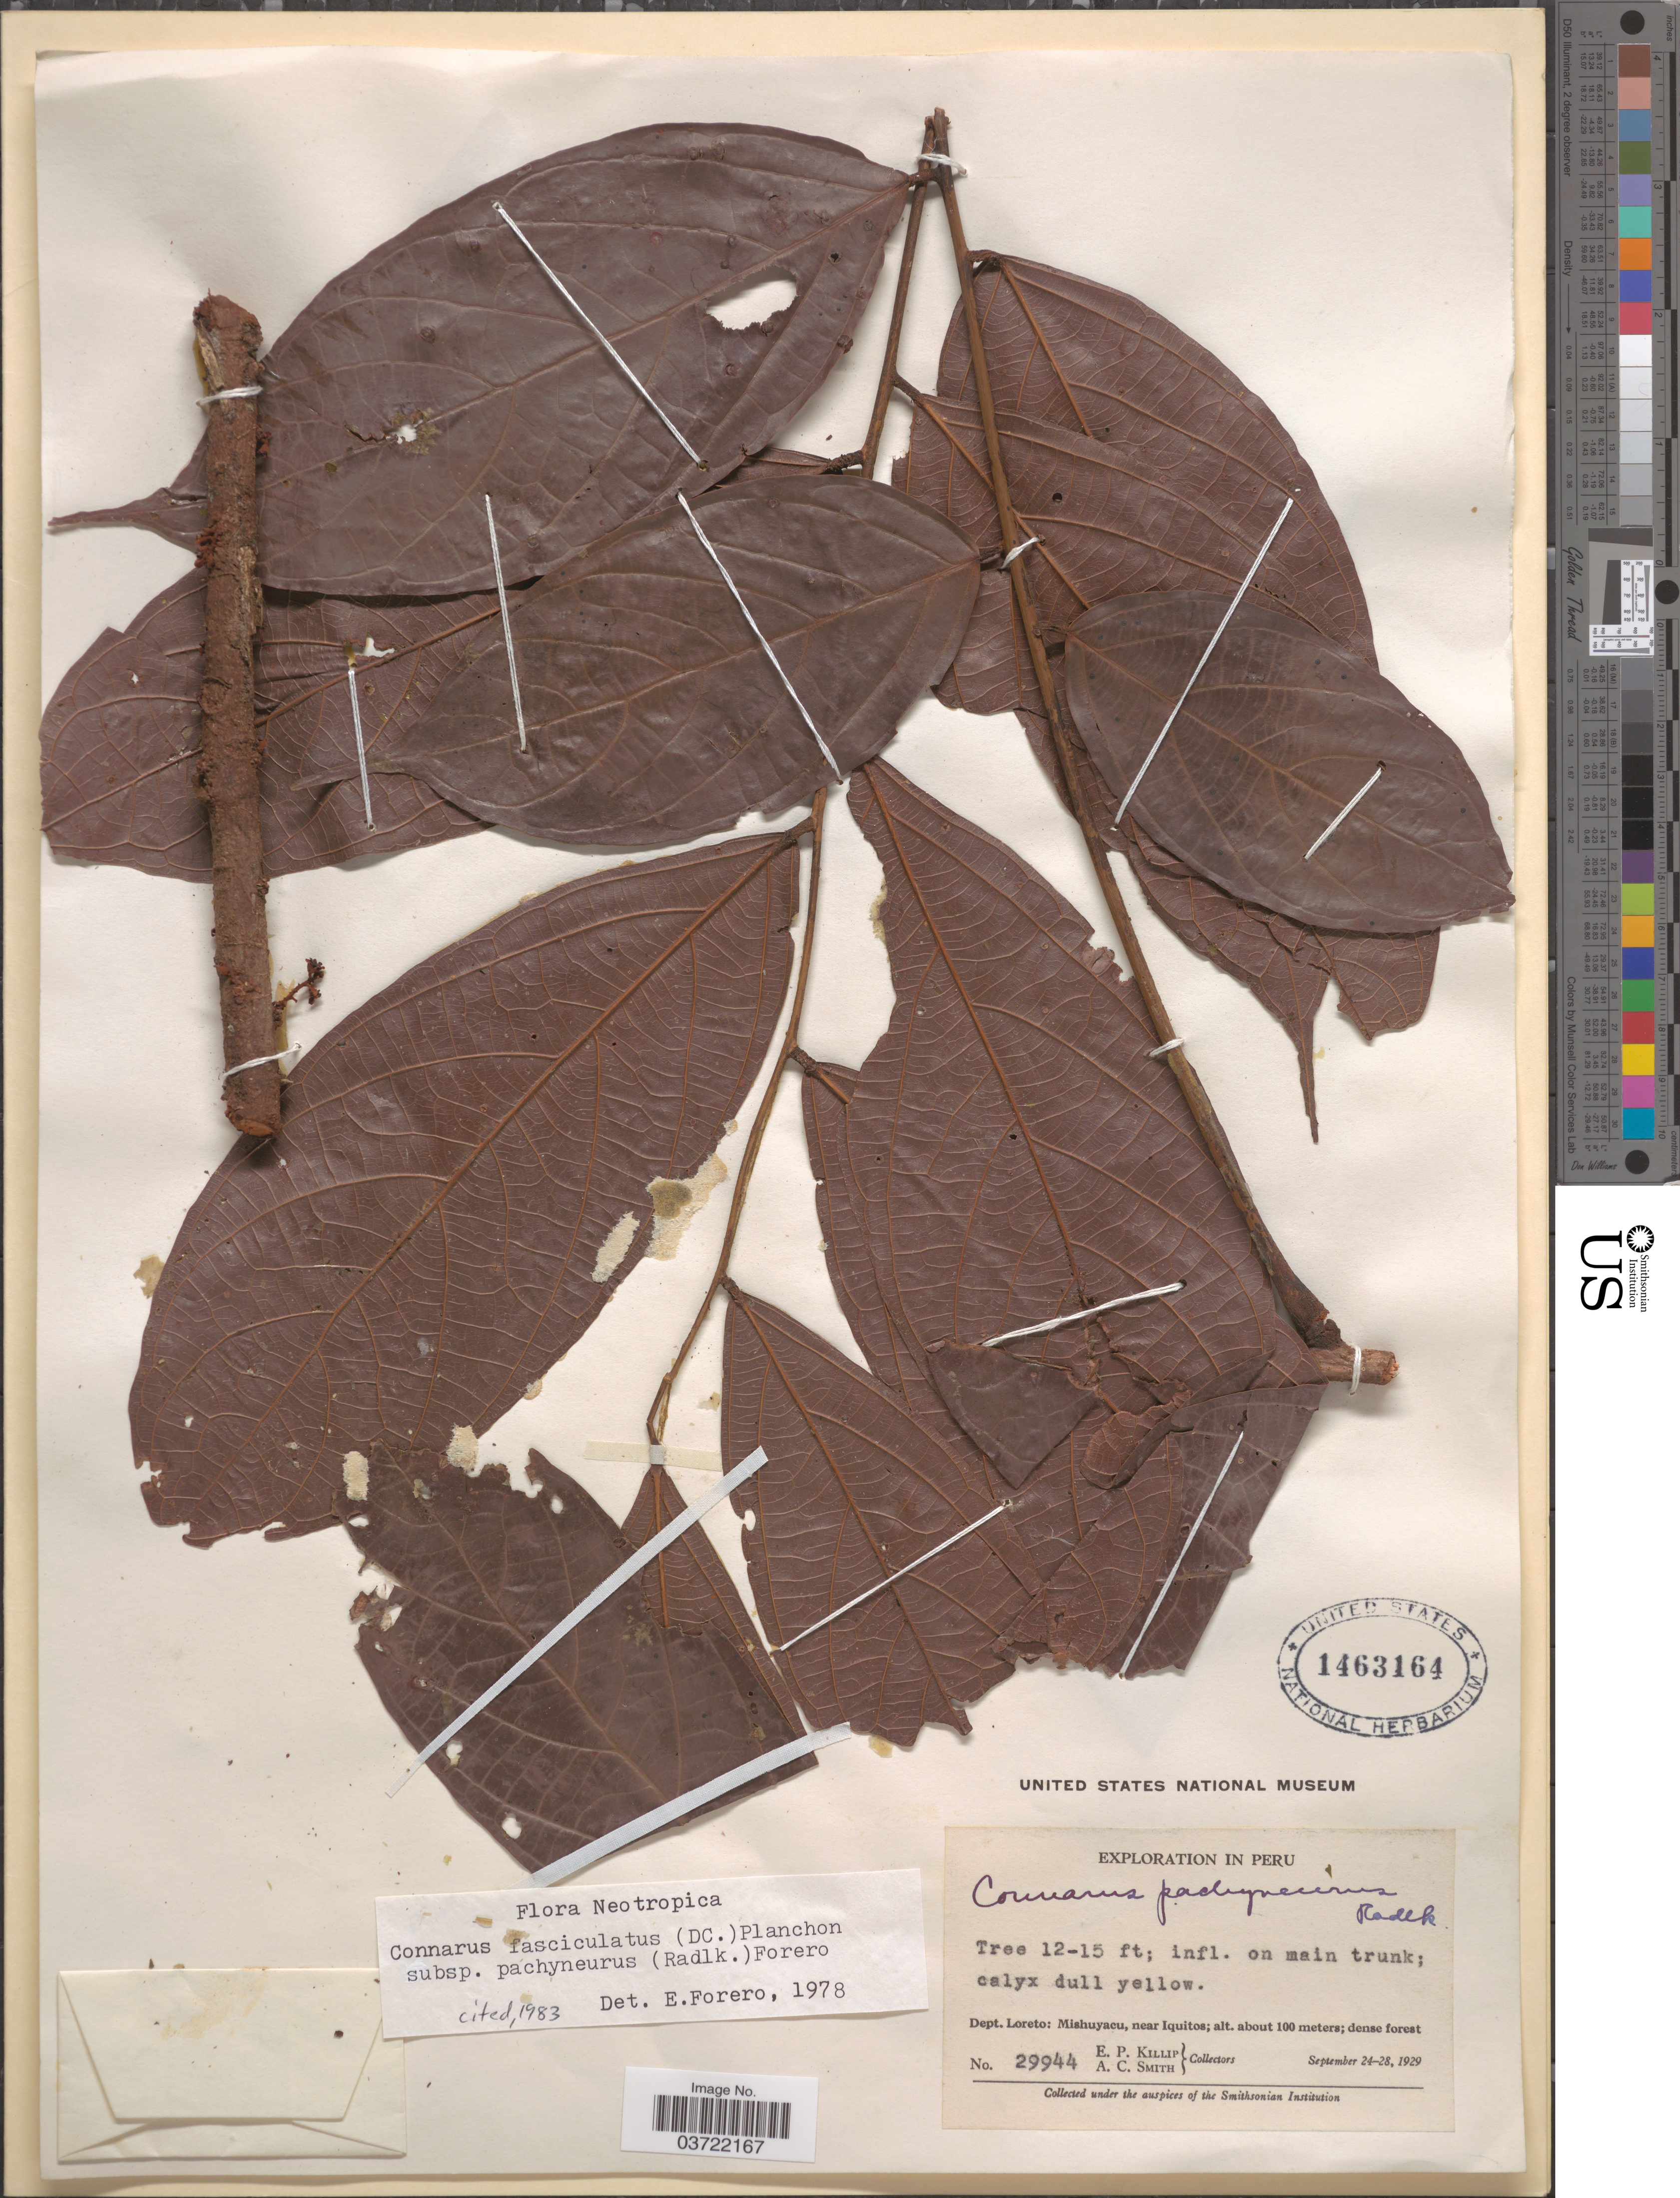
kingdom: Plantae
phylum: Tracheophyta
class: Magnoliopsida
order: Oxalidales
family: Connaraceae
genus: Connarus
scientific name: Connarus fasciculatus subsp. pachyneurus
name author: (Radlk.) Forero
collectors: E. P. Killip & A. C. Smith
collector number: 29944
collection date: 1929-09-24/1929-09-28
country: Peru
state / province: Loreto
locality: Dept. Loreto: Mishuyacu, near Iquitos.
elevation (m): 100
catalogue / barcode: US 1463164